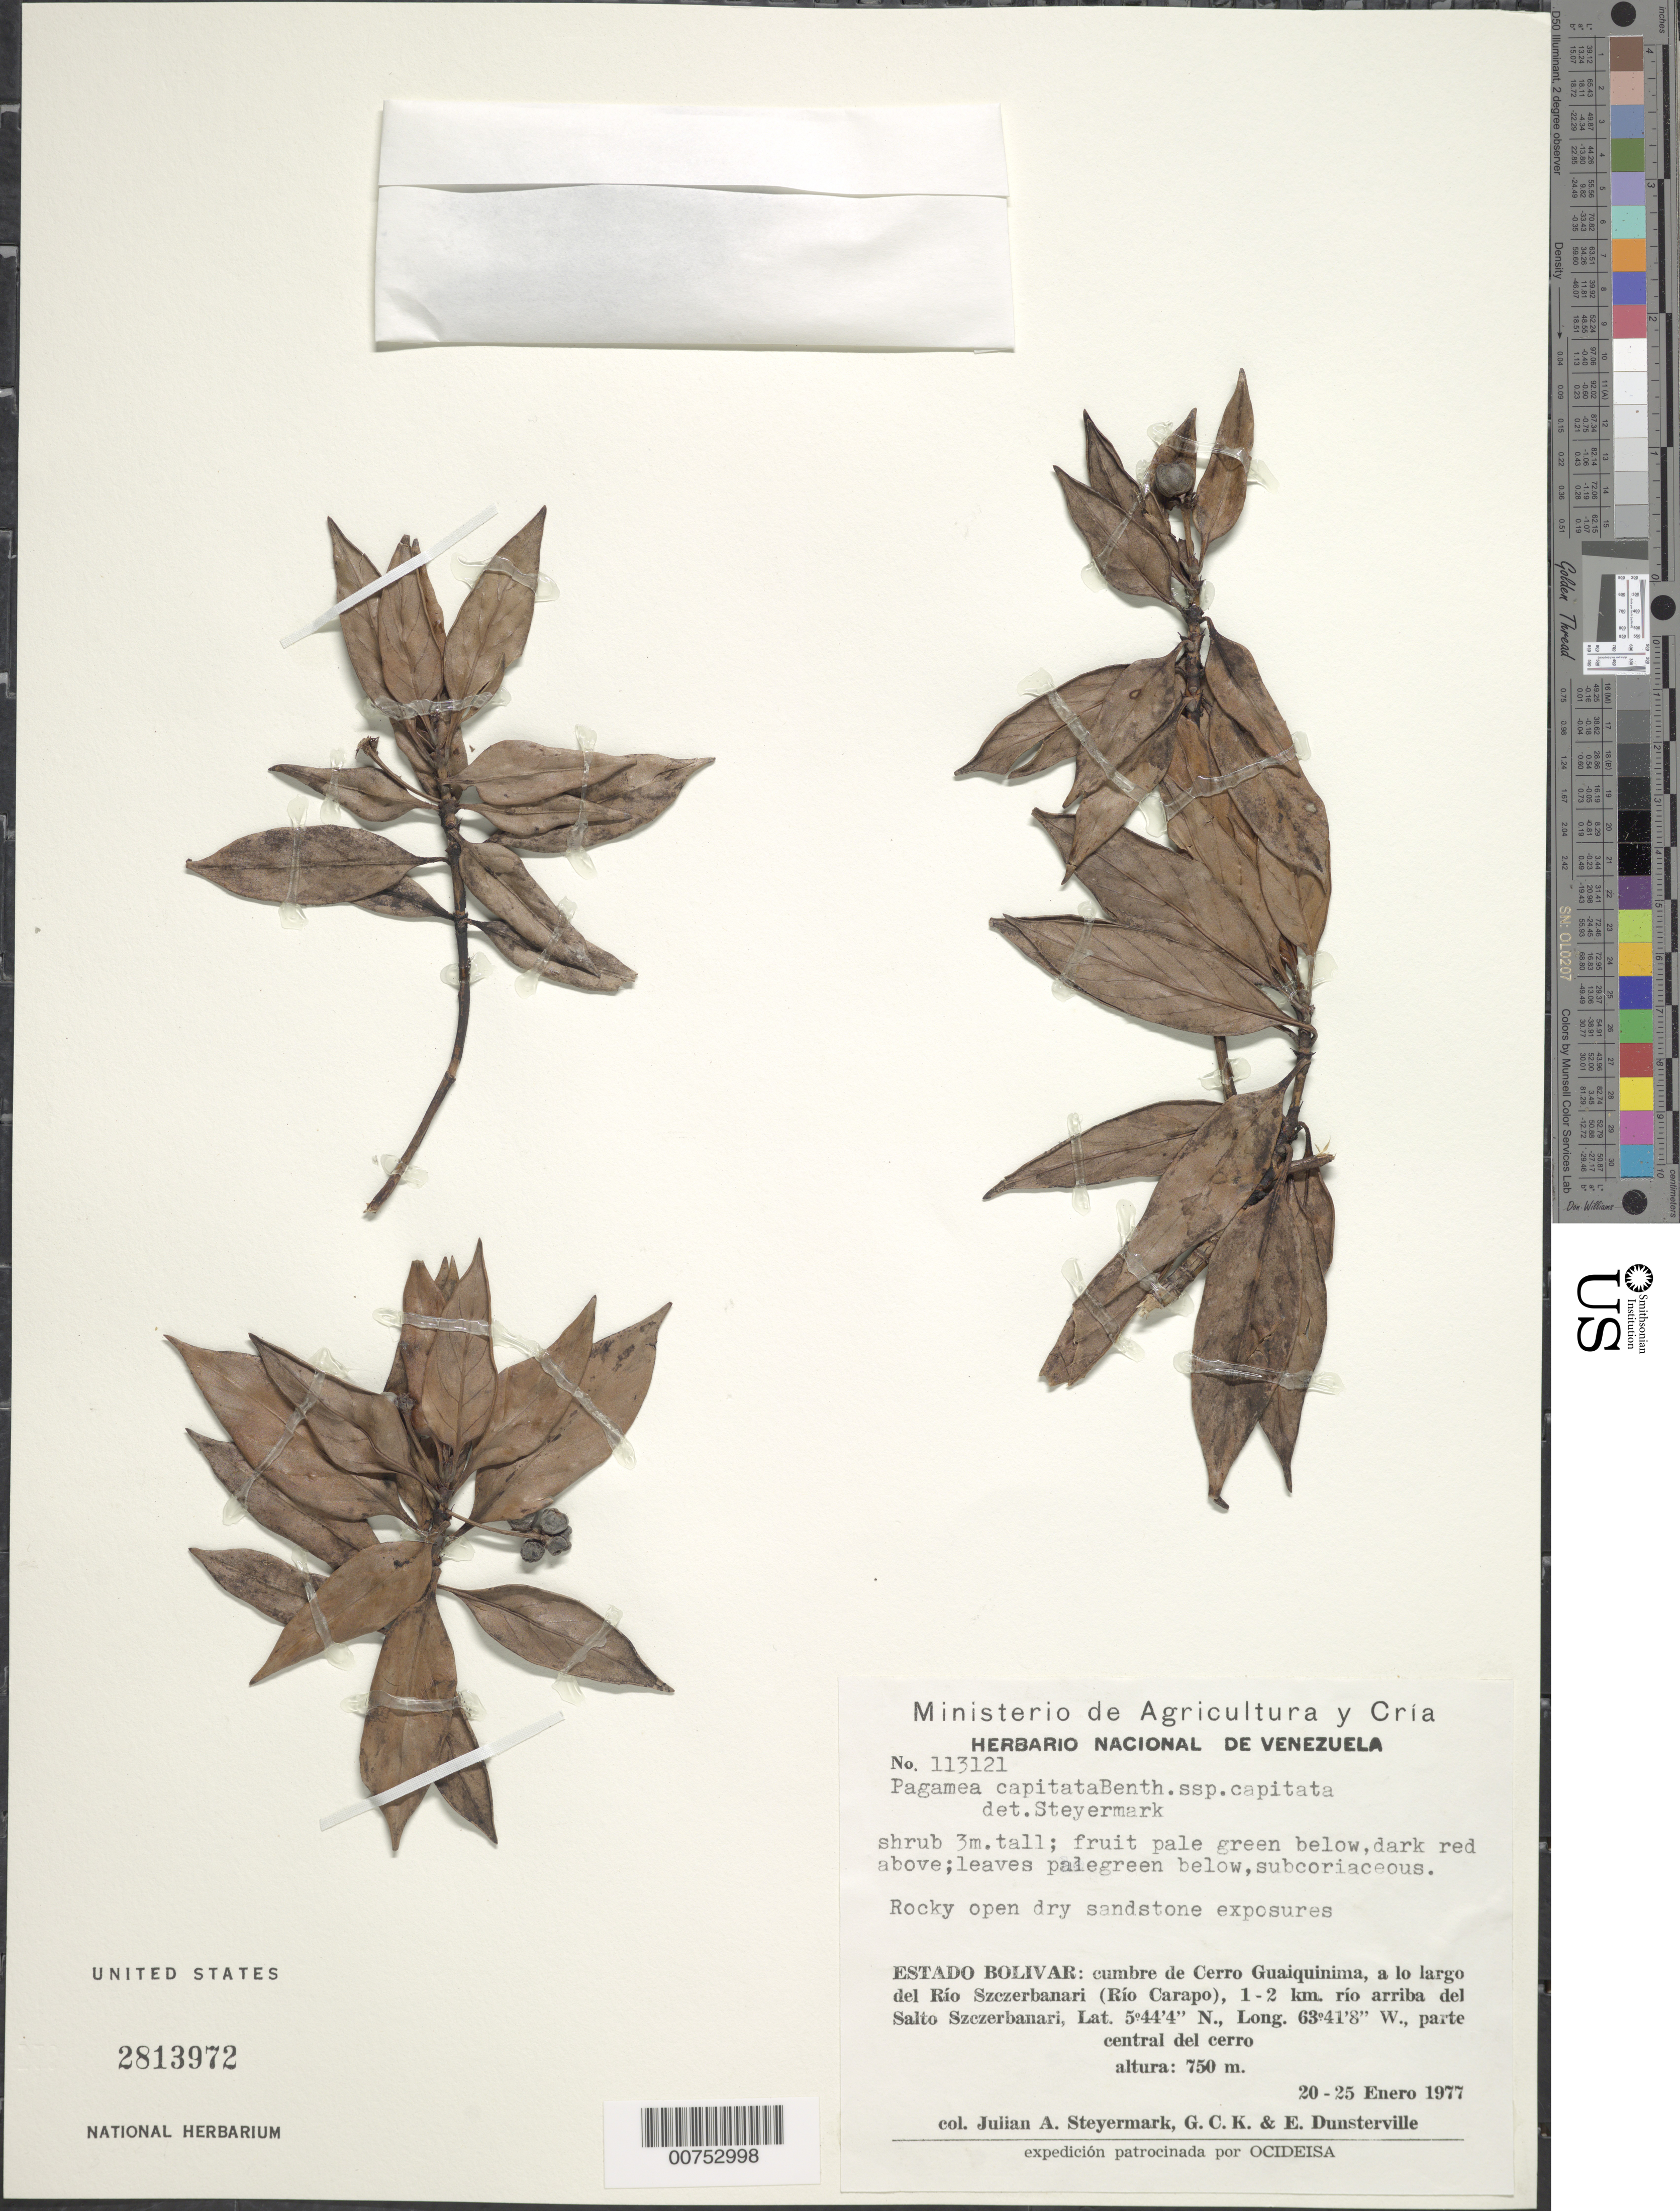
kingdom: Plantae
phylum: Tracheophyta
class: Magnoliopsida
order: Gentianales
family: Rubiaceae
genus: Pagamea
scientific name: Pagamea capitata subsp. capitata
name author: Benth.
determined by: Steyermark, Julian A., (VEN)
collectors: J. Steyermark, G. C. K. Dunsterville & E. Dunsterville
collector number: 113121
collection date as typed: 20-Jan-77 to 25-Jan-77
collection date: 1977-01-20/1977-01-25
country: Venezuela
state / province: Bolívar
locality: Cerro Guaiquinima, summit, salto del Río Szczerbanari (Río Carapo), 1-2 km río arriba del Salto Szczerbanari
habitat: Parte central del cerro; rocky open dry sandstone exposures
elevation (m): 750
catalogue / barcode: US 2813972